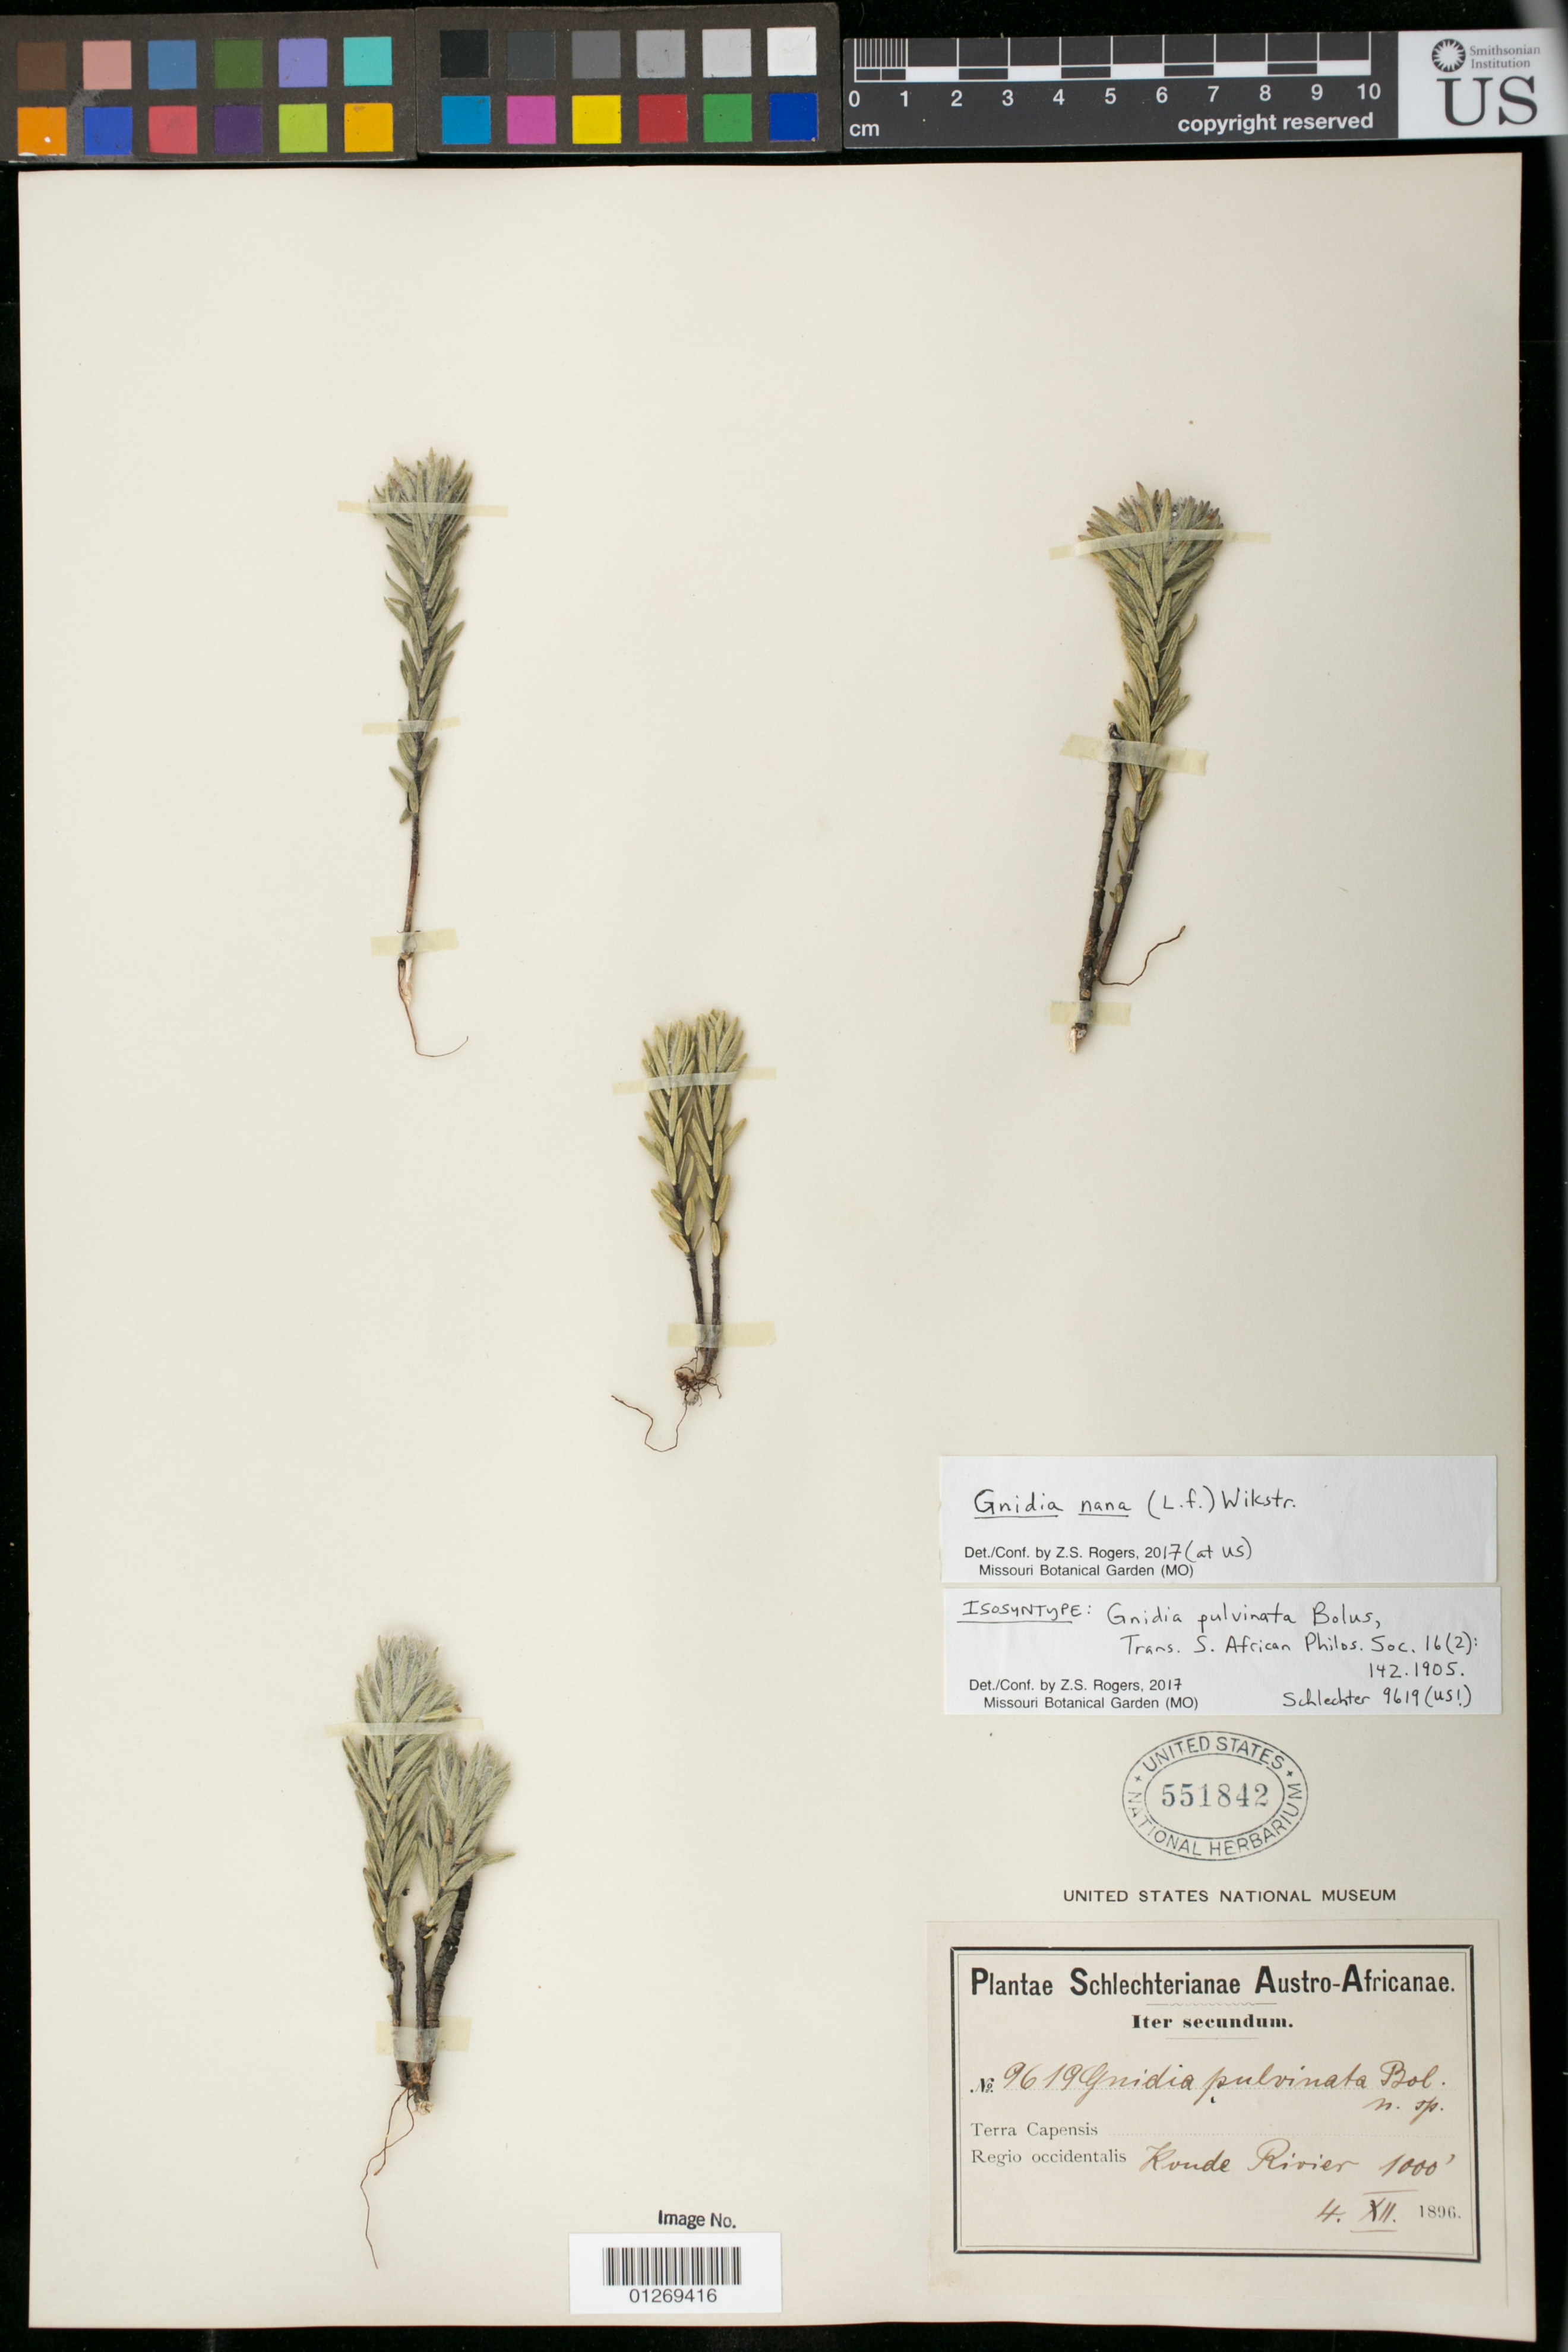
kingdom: Plantae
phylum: Tracheophyta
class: Magnoliopsida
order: Malvales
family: Thymelaeaceae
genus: Gnidia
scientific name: Gnidia pulvinata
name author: Bolus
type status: Isosyntype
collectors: F. R. R. Schlechter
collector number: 9619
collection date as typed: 04 Dec 1896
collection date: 1896-12-04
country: South Africa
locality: Terra Capensis, regio occidentalis, Koude Rivier.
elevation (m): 305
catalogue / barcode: US 551842